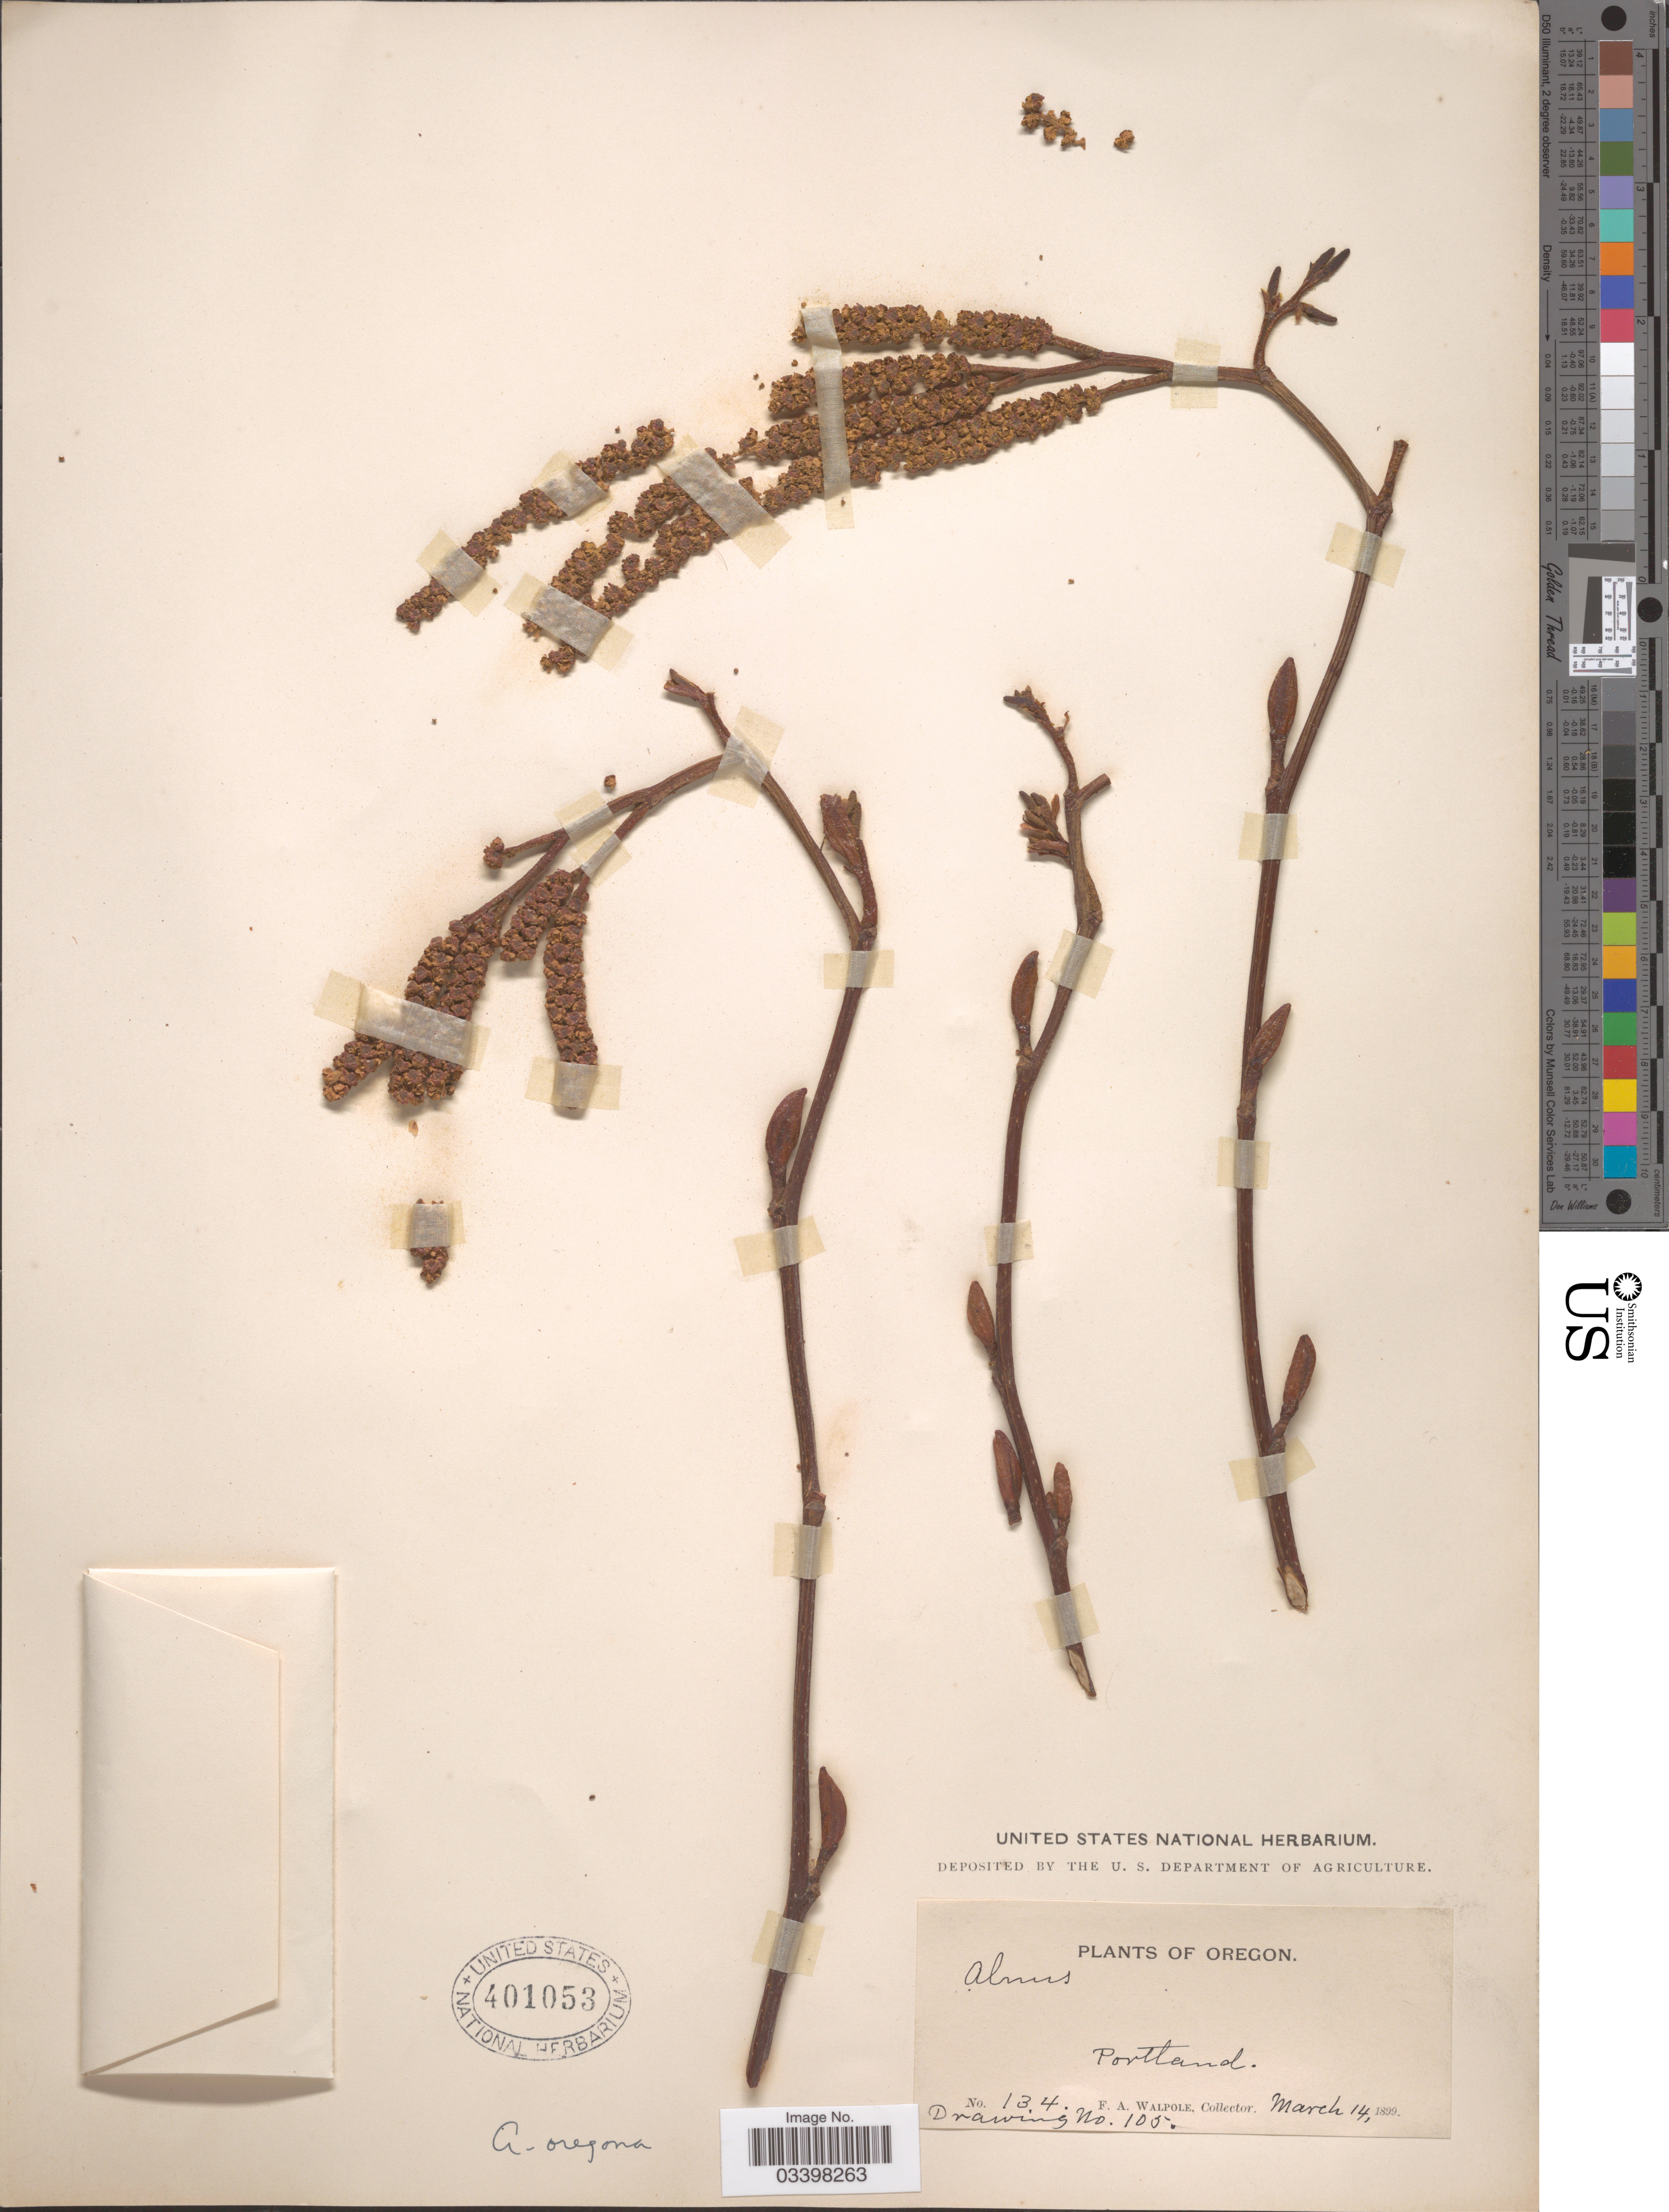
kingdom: Plantae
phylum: Tracheophyta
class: Magnoliopsida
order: Fagales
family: Betulaceae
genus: Alnus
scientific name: Alnus rubra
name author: Bong.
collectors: F. Walpole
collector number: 134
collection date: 1899-03-14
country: United States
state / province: Oregon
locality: Portland.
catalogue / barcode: US 401053